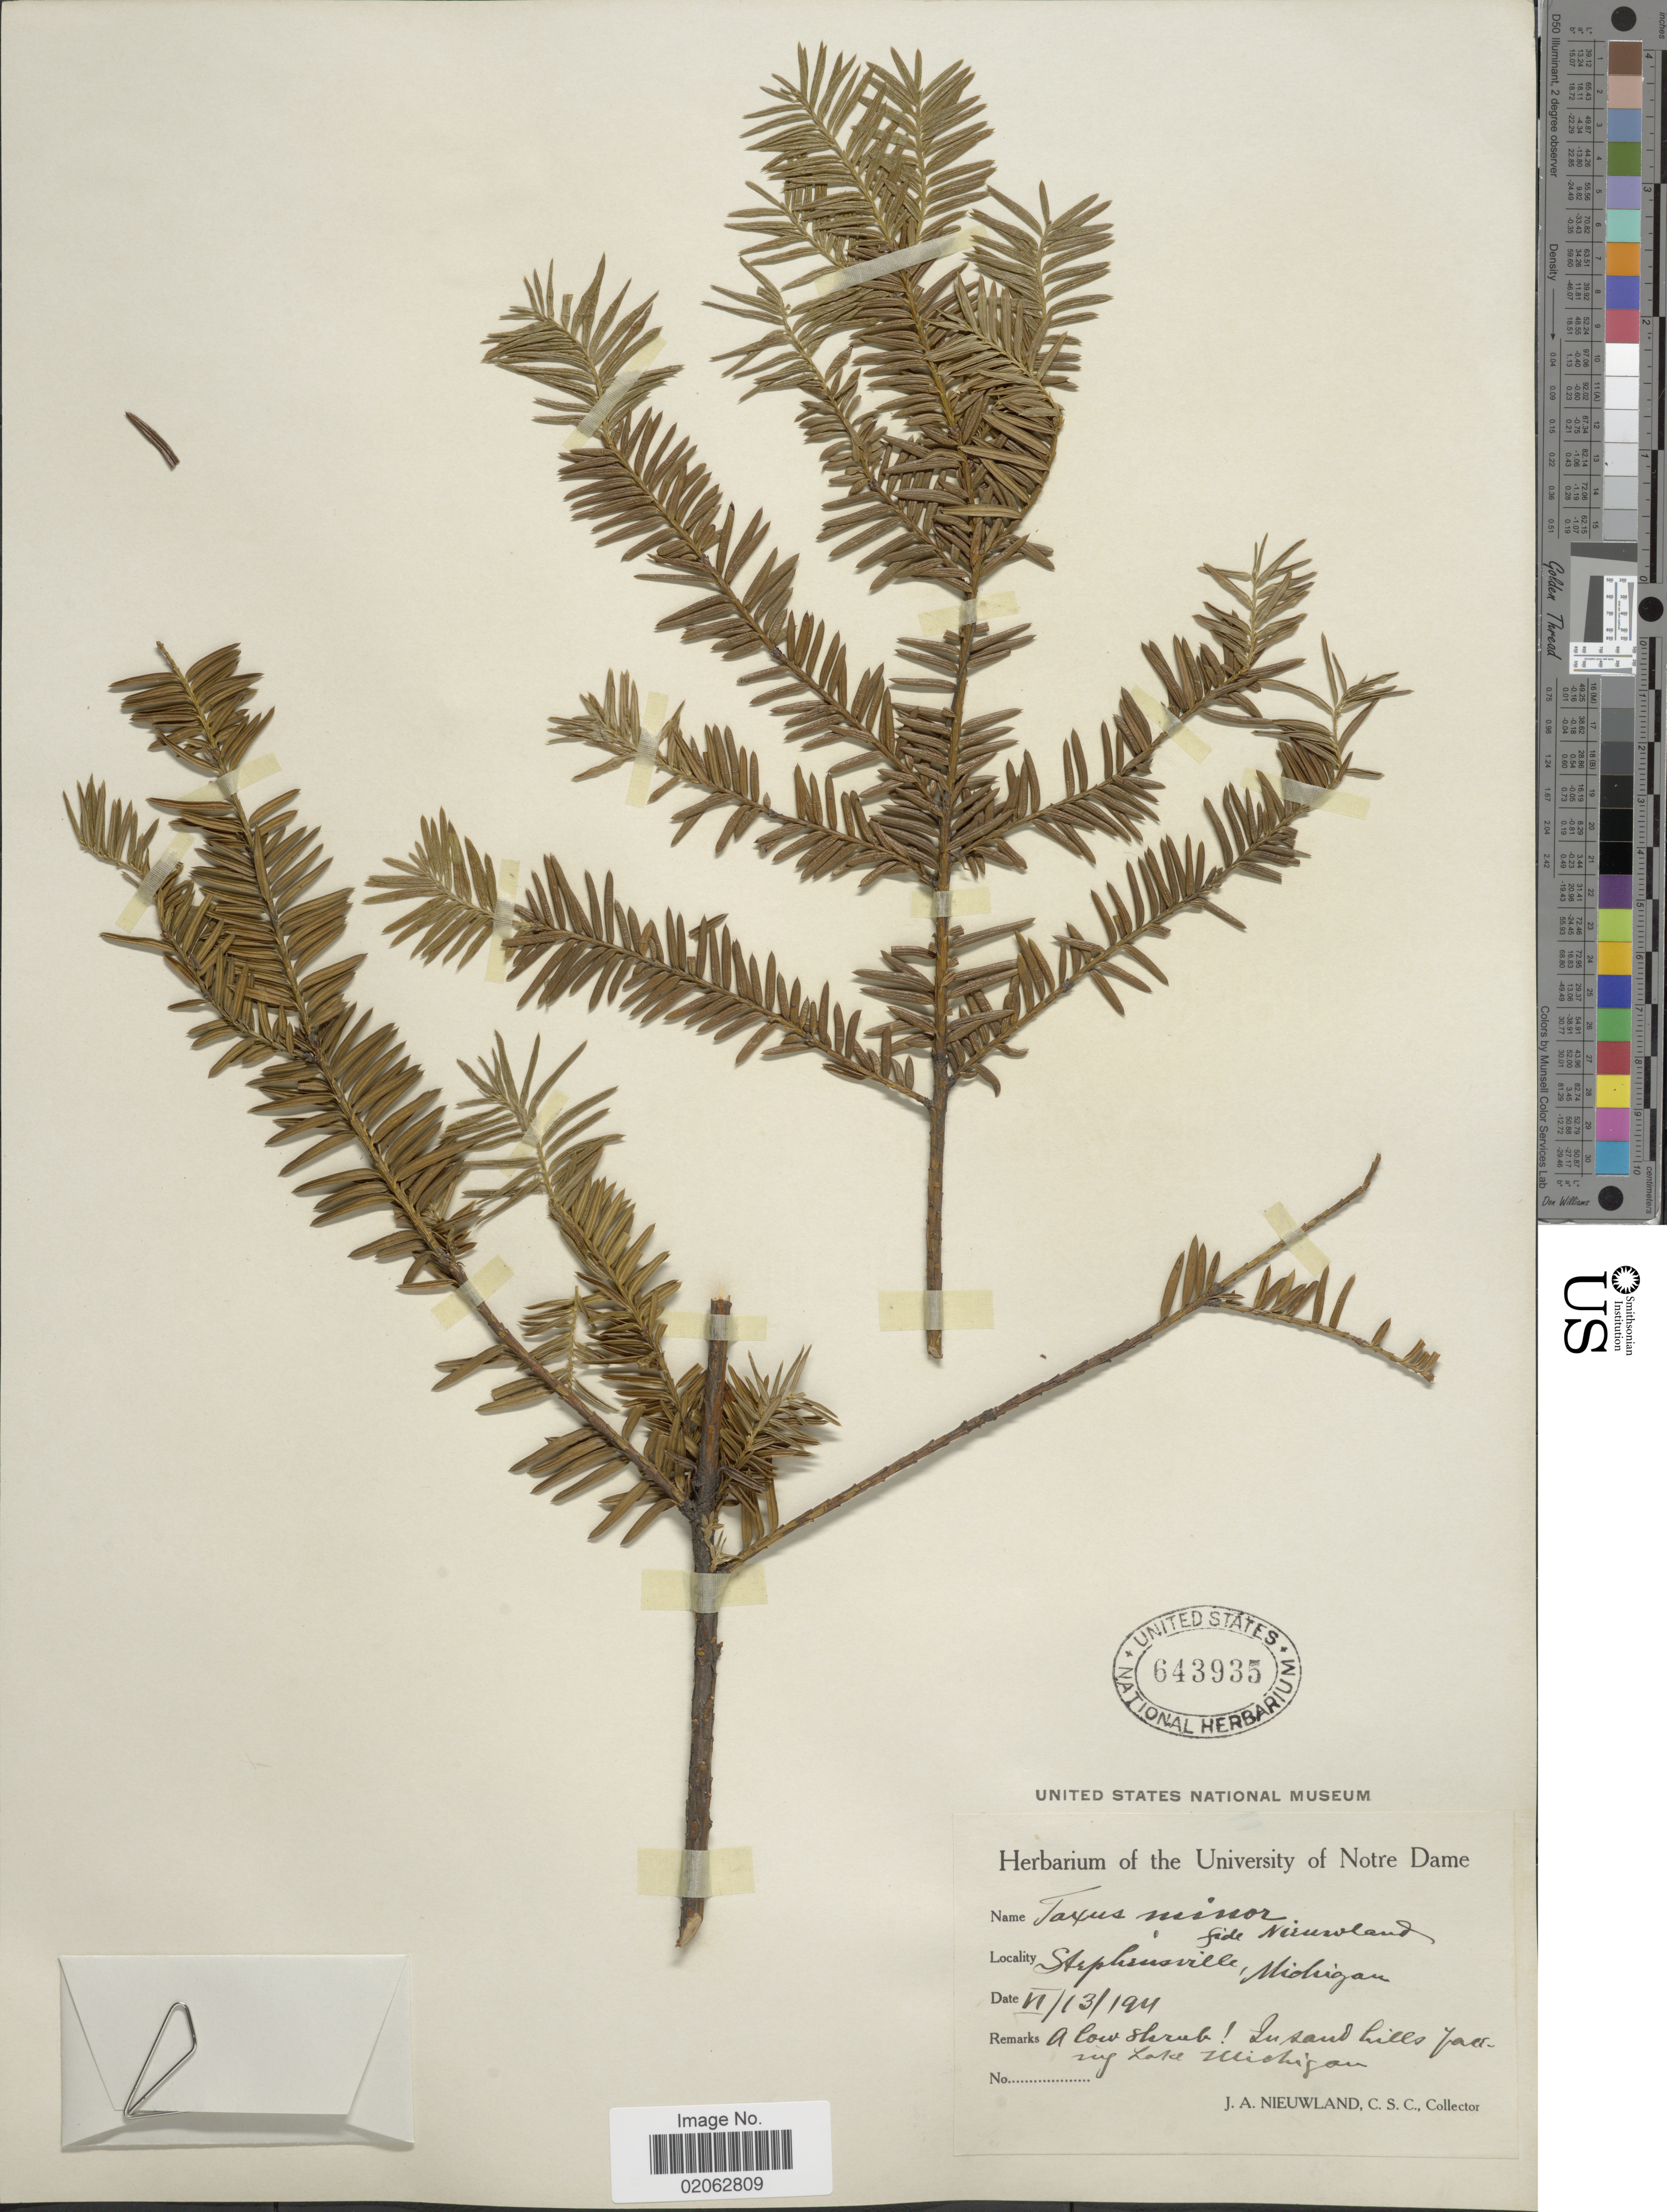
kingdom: Plantae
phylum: Tracheophyta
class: Pinopsida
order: Pinales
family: Taxaceae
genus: Taxus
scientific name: Taxus canadensis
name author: Marshall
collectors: J. A. Nieuwland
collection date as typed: Transcribed d/m/y: 13/6/94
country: United States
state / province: Michigan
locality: Stephensville, Michigan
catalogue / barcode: US 643935